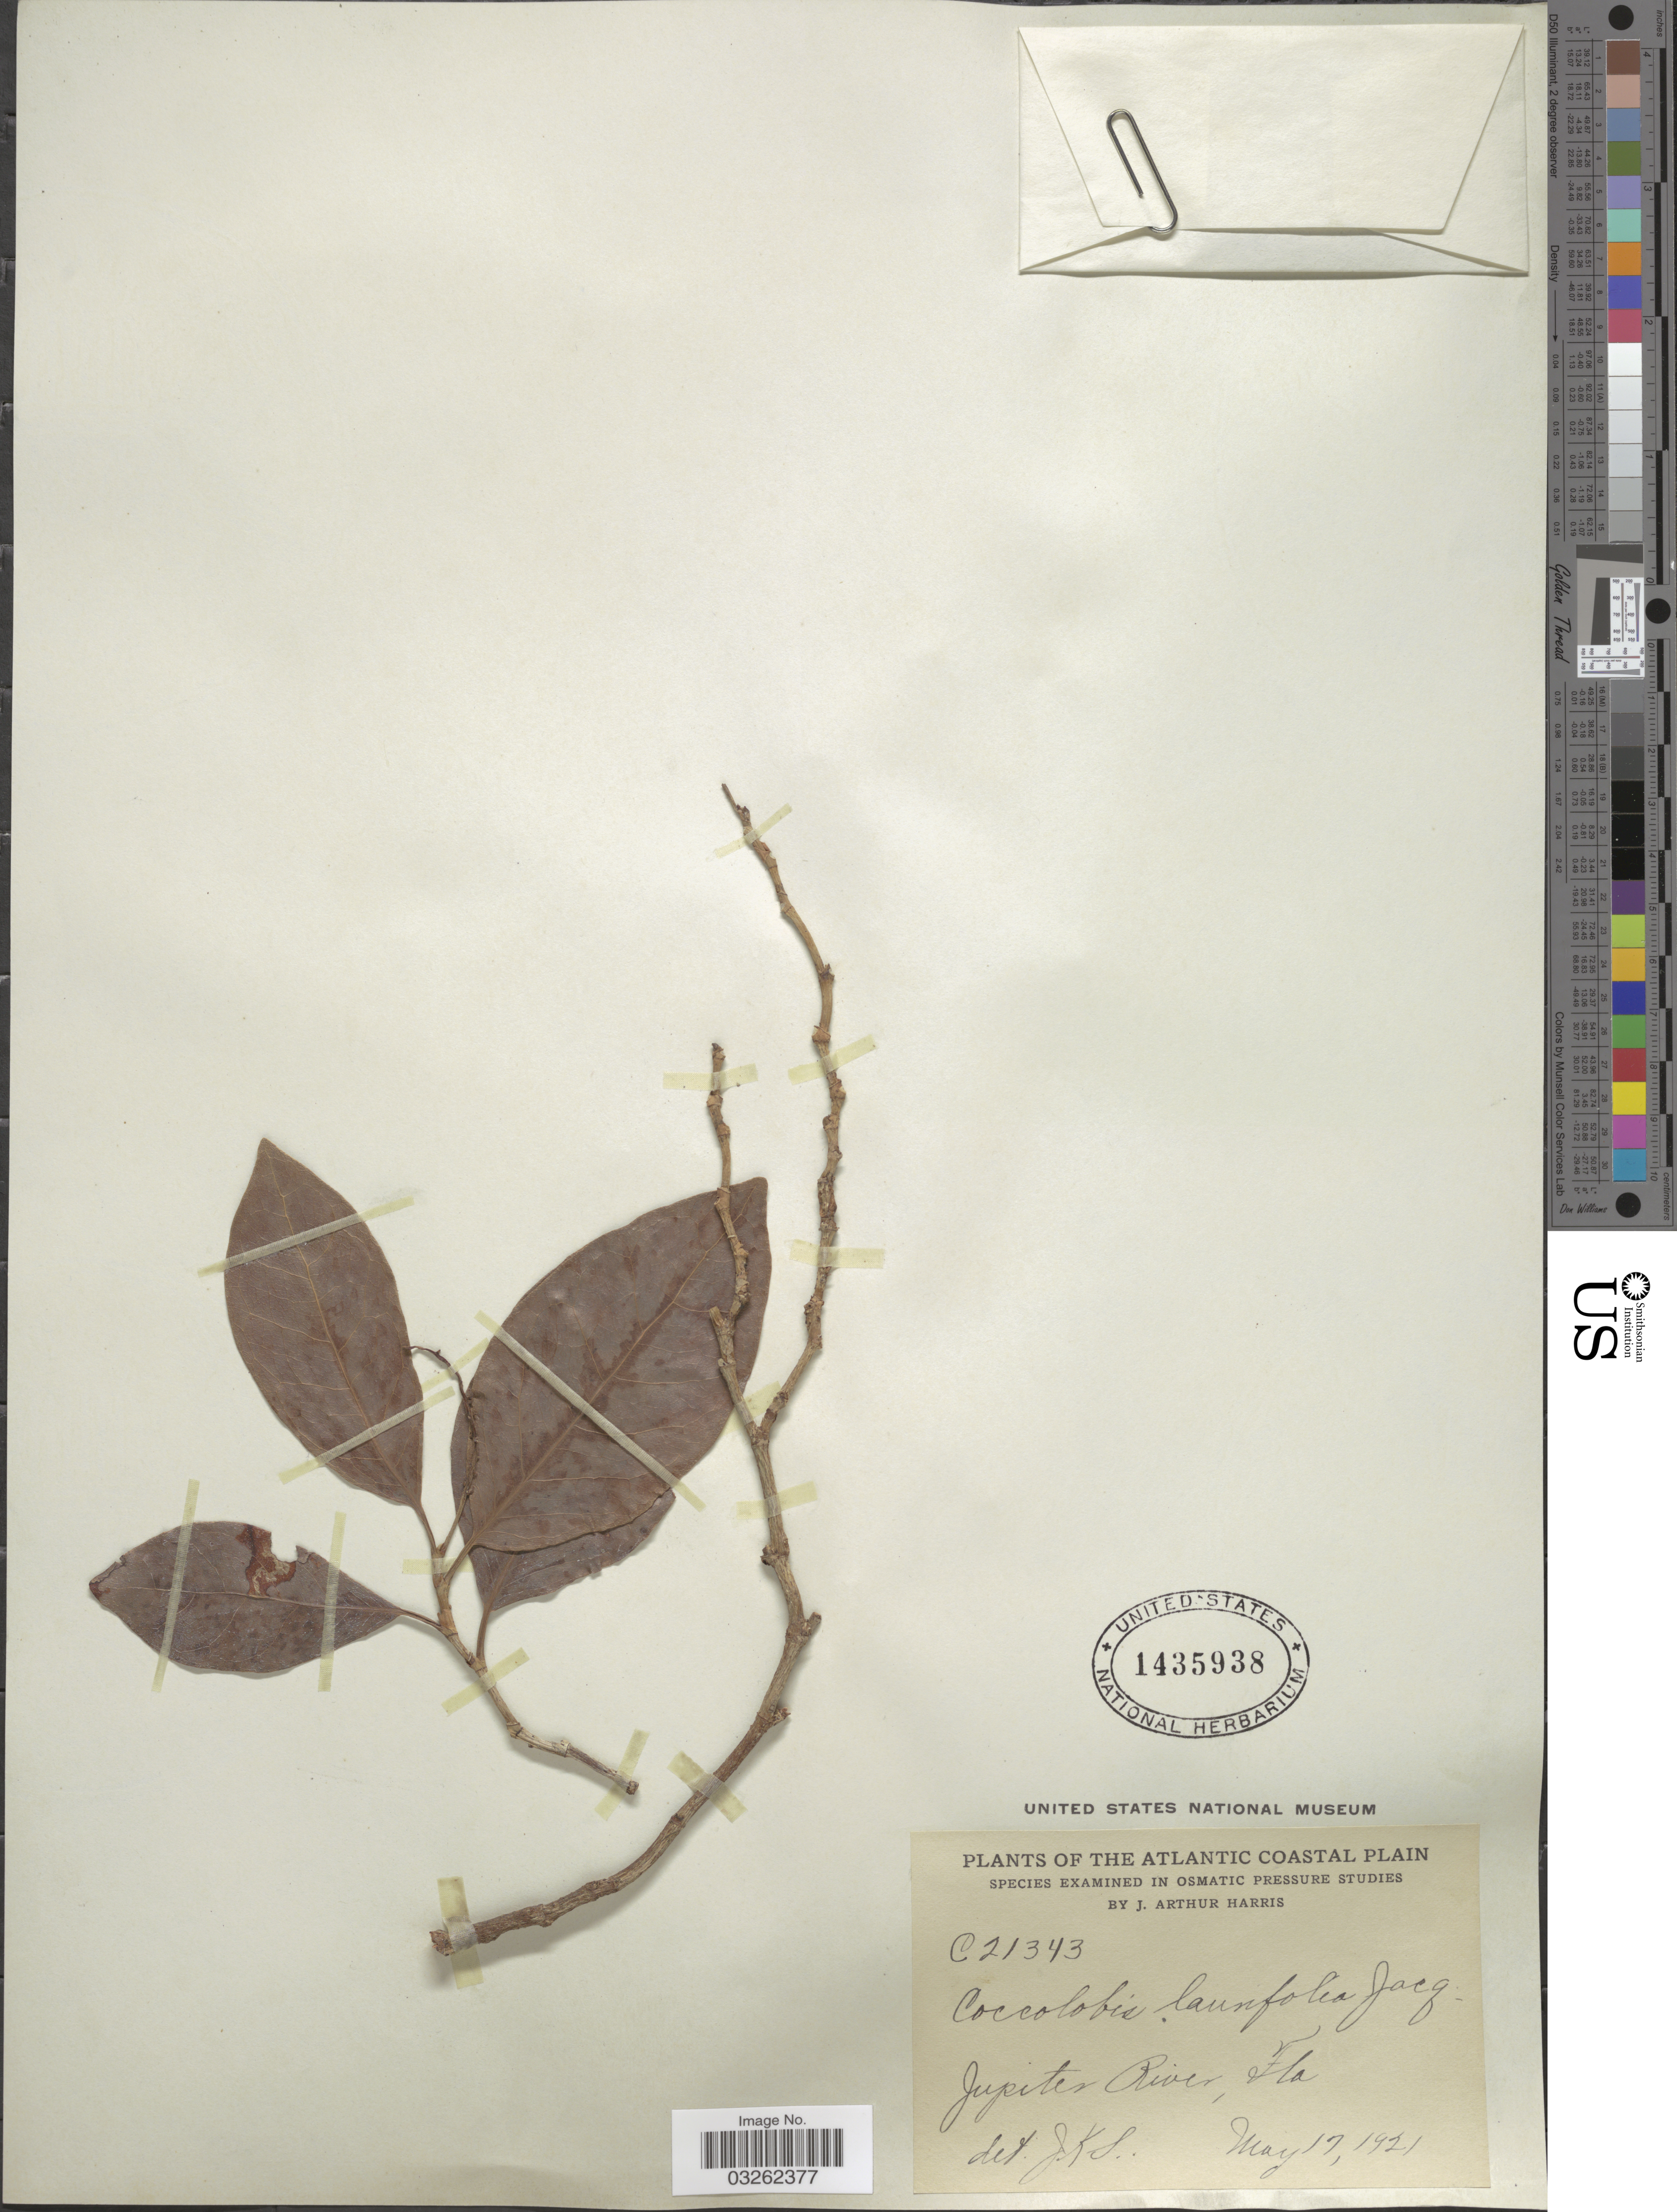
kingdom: Plantae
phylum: Tracheophyta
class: Magnoliopsida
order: Caryophyllales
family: Polygonaceae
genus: Coccoloba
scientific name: Coccoloba floridana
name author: Meisn. in DC.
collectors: J. A. Harris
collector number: C21343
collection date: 1921-05-17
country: United States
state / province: Florida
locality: The Atlantic Coastal Plain, Jupiter River.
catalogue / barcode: US 1435938